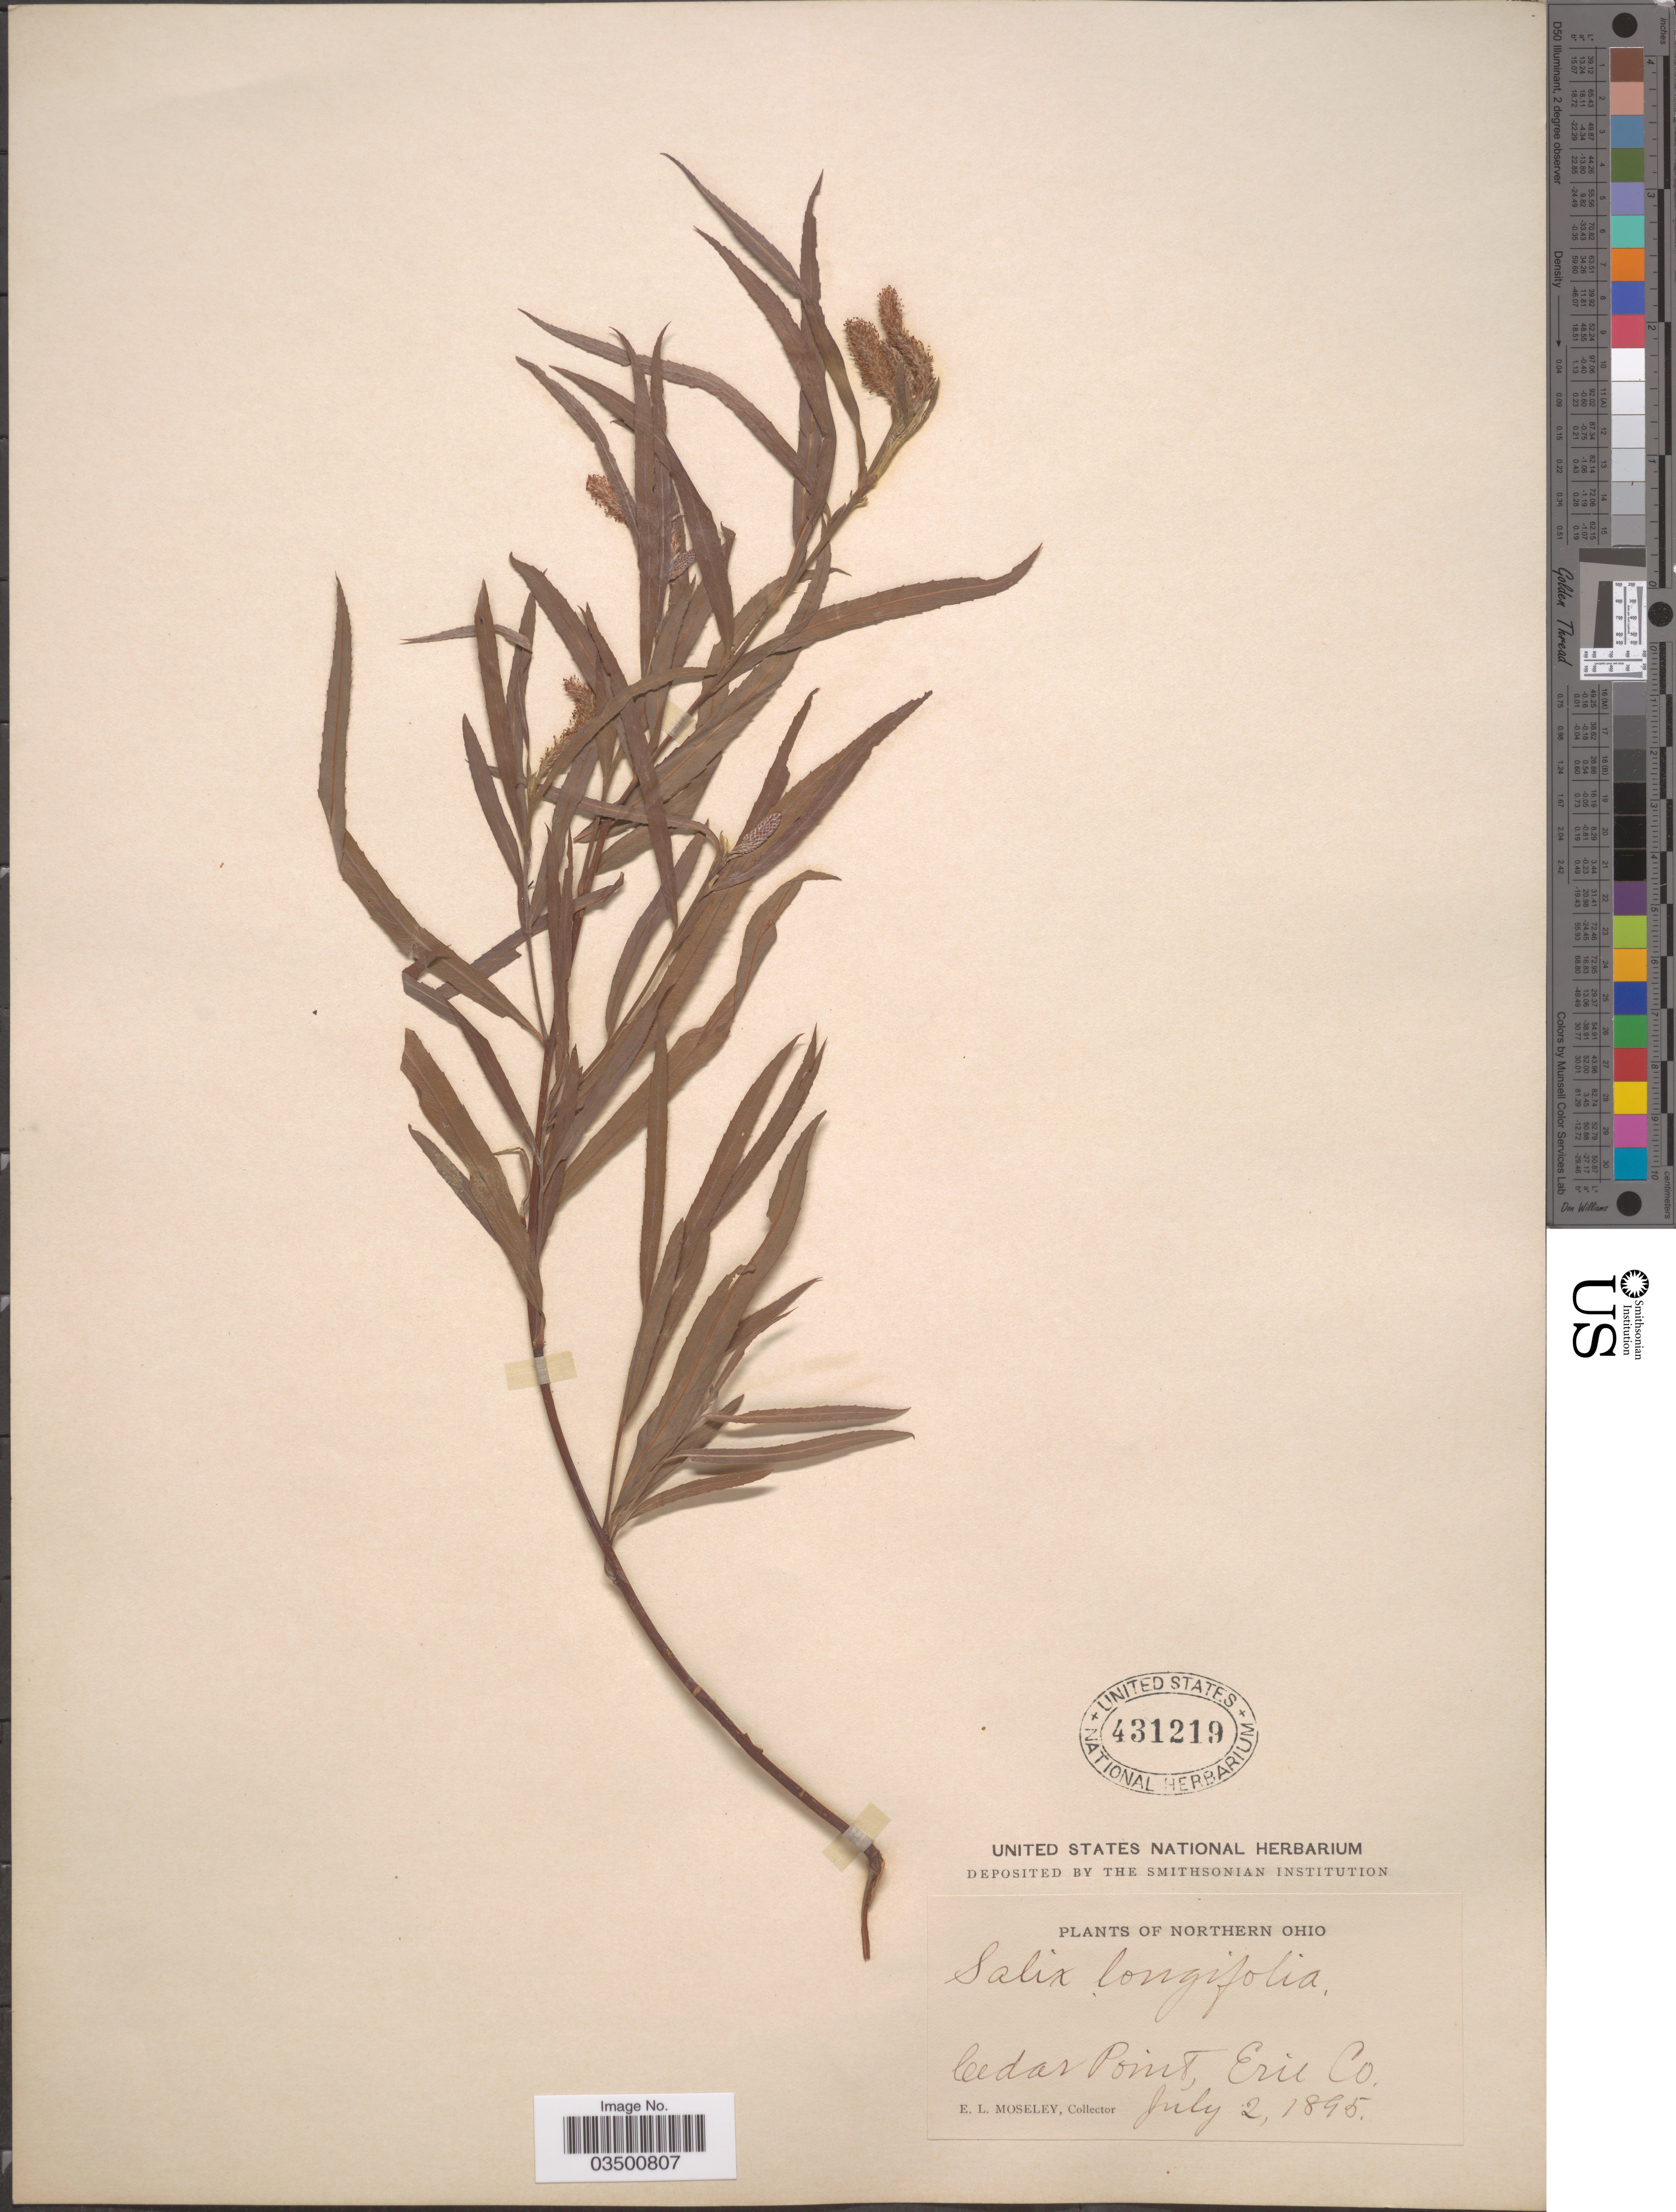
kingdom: Plantae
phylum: Tracheophyta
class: Magnoliopsida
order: Malpighiales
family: Salicaceae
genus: Salix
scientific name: Salix interior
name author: Rowlee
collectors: E. Moseley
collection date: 1895-07-02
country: United States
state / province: Ohio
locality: Northern Ohio. Cedar Point, Erie Co.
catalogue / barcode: US 431219